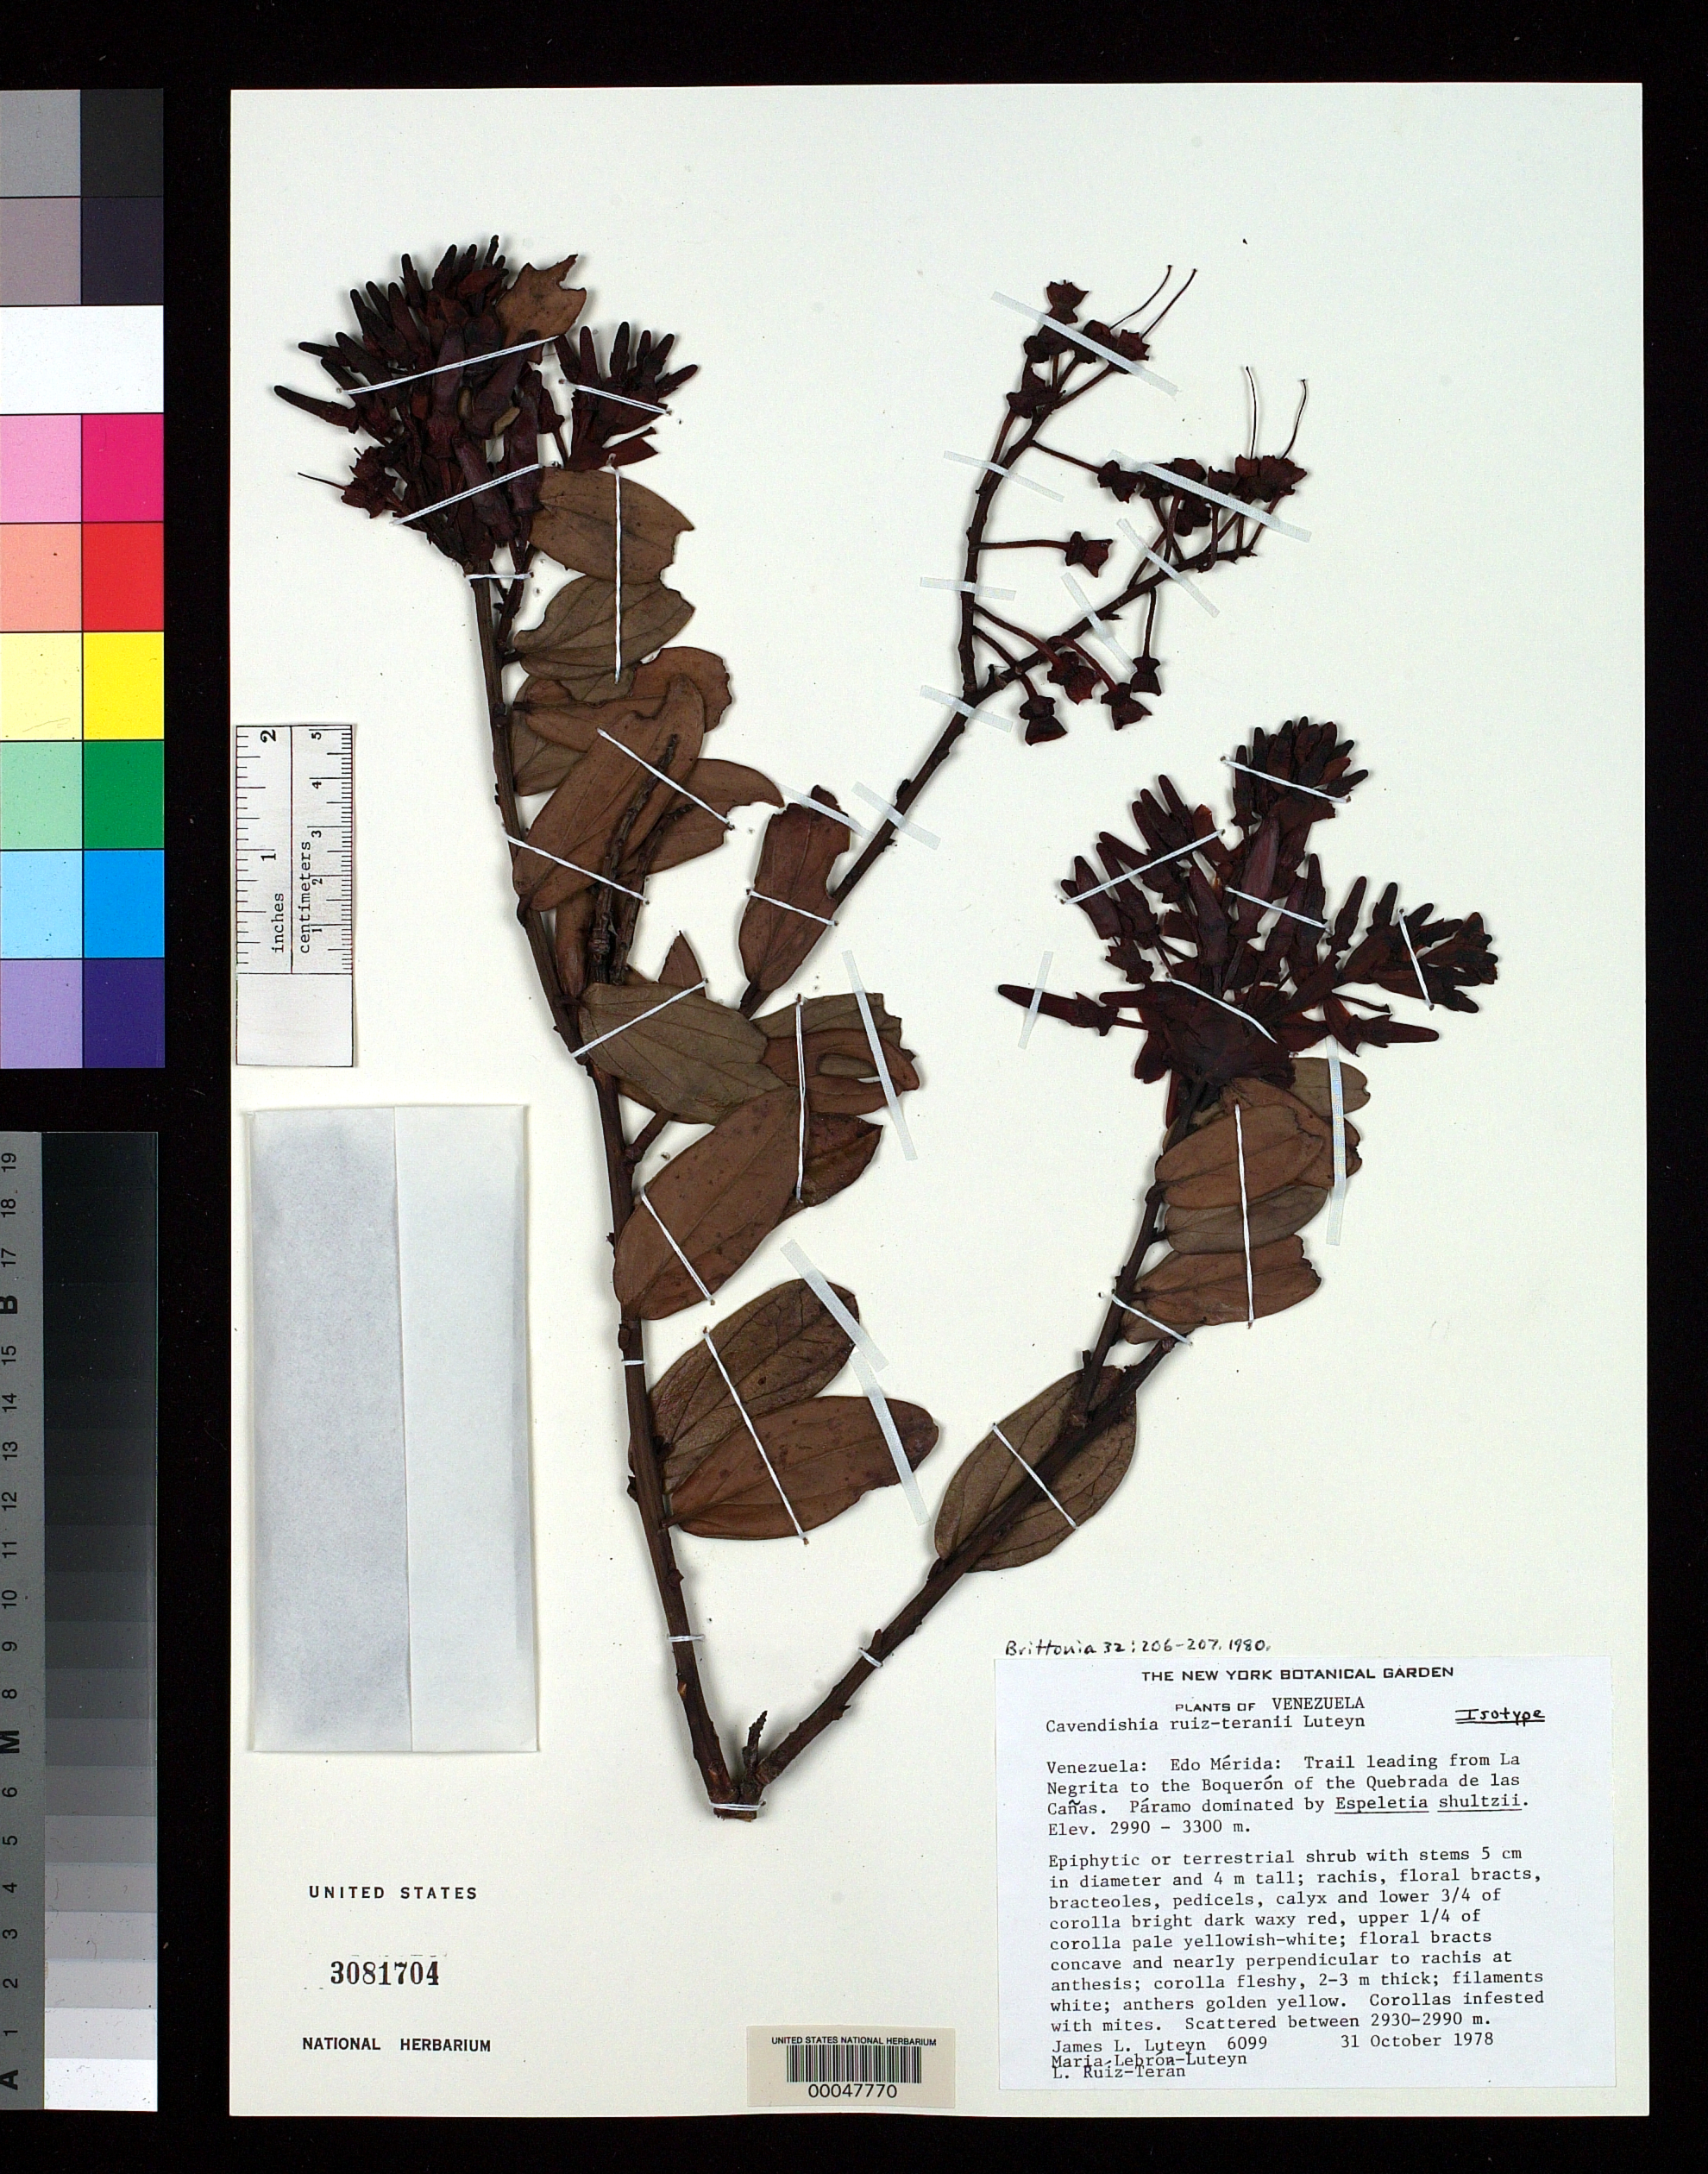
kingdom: Plantae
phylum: Tracheophyta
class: Magnoliopsida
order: Ericales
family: Ericaceae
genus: Cavendishia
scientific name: Cavendishia ruiz-teranii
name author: Luteyn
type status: Isotype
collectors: J. L. Luteyn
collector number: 6099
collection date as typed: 31 Oct 1978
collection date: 1978-10-31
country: Venezuela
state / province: Mérida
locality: Trail from La Negrita to the Boqueron of Quebrada de las Canas.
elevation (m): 2990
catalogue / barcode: US 3081704